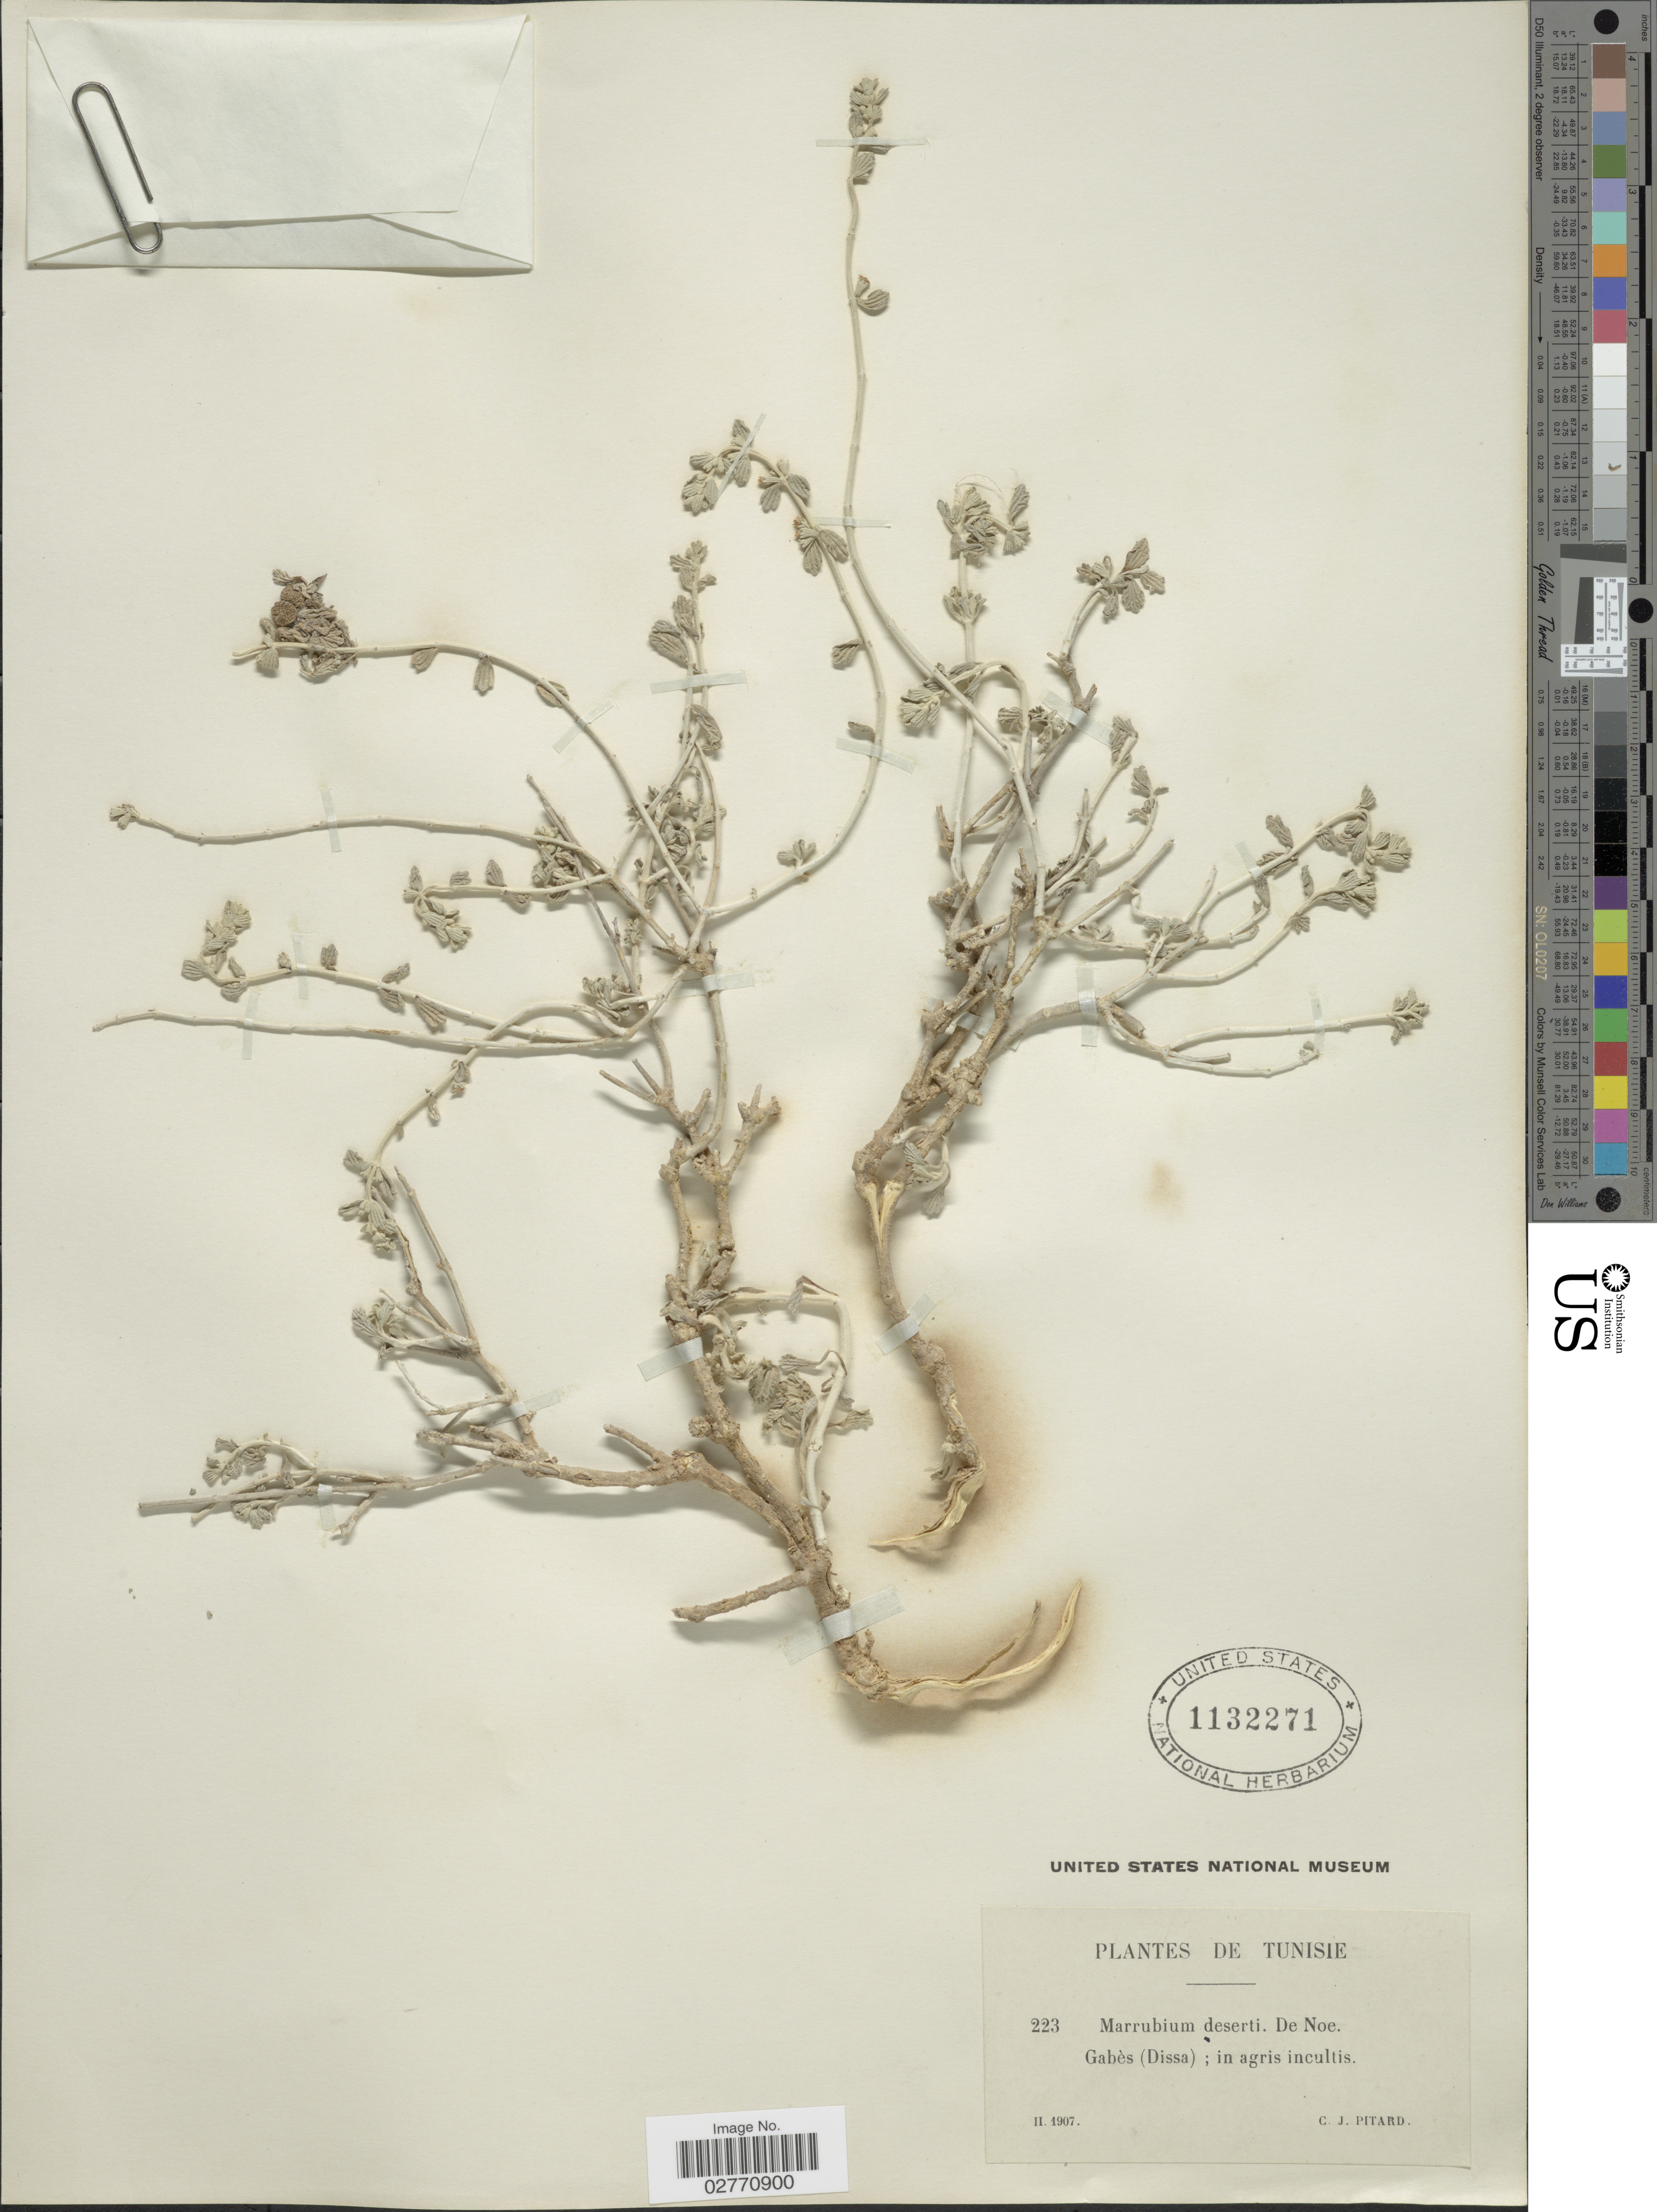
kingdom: Plantae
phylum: Tracheophyta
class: Magnoliopsida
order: Lamiales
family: Lamiaceae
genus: Marrubium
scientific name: Marrubium deserti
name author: (Noë) Coss.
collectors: C. Pitard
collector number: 223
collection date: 1907-02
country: Tunisia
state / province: Gabès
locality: Dissa; in agris incultis.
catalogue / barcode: US 1132271